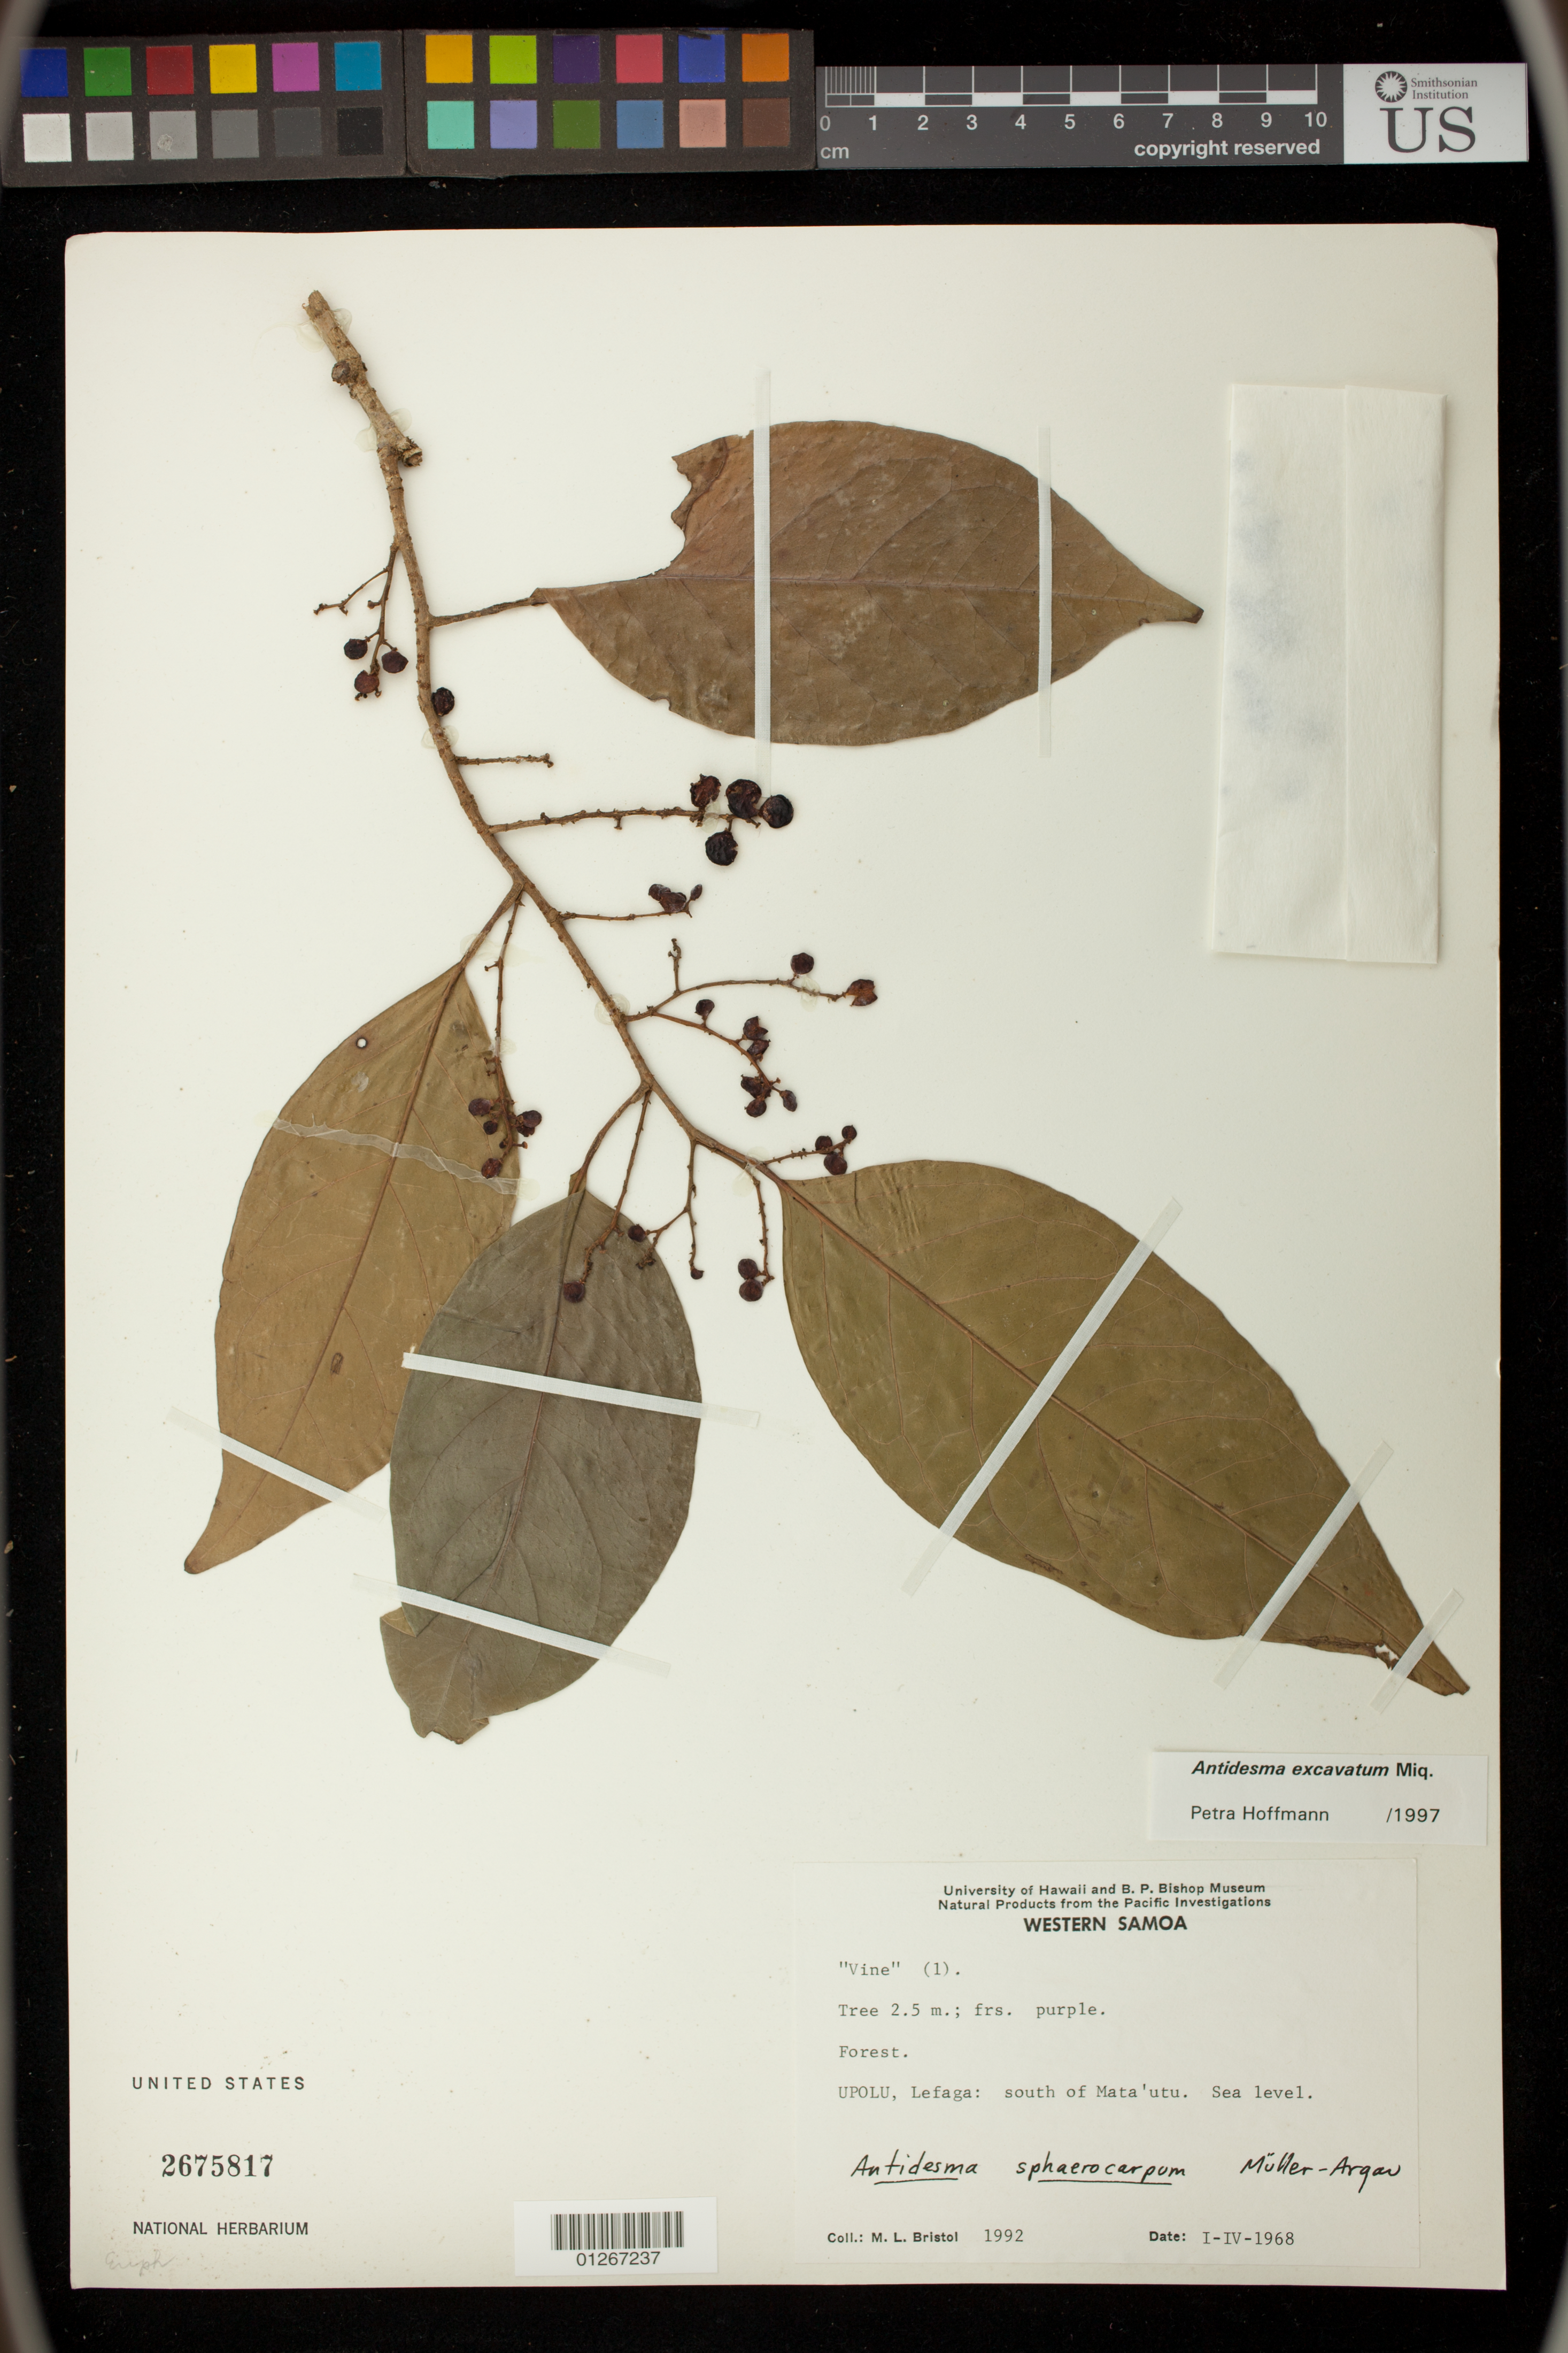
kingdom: Plantae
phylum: Tracheophyta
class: Magnoliopsida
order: Malpighiales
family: Phyllanthaceae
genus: Antidesma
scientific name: Antidesma excavatum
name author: Miq.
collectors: M. L. Bristol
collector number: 1992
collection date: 1968-04-01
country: Samoa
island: Upolu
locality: Upolu, Lefaga: South of Mata'utu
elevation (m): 0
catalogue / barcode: US 2675817